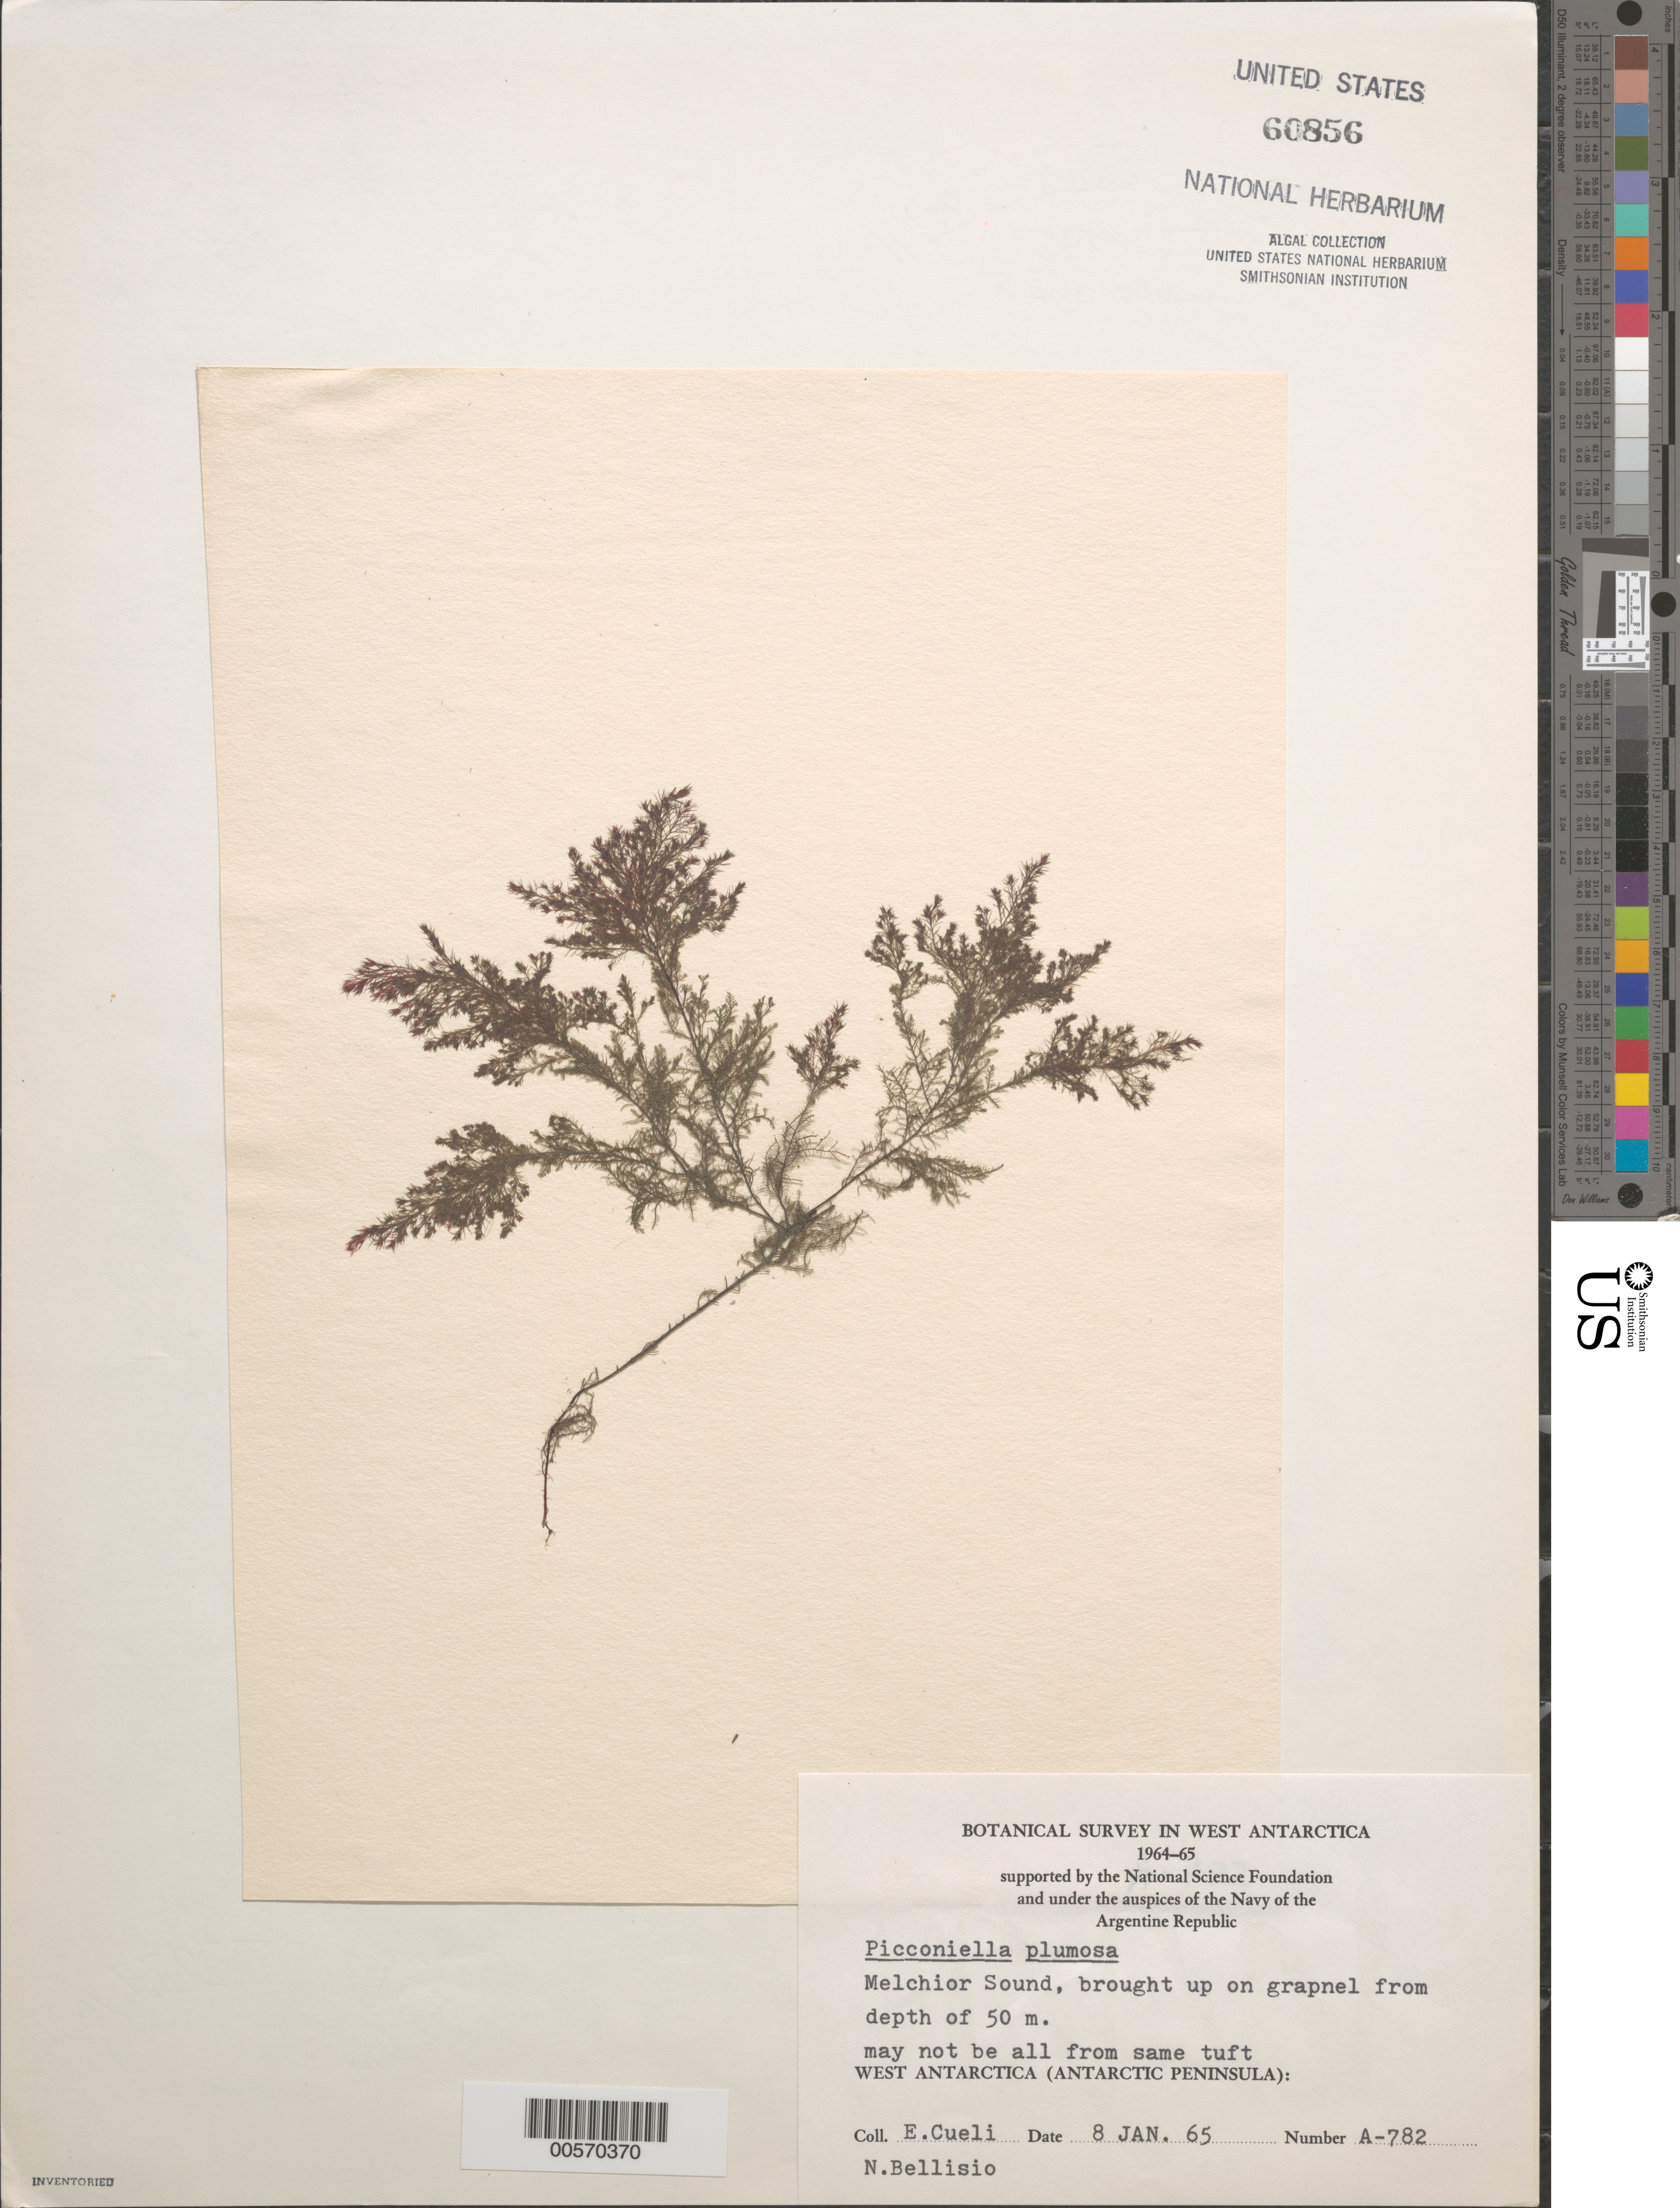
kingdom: Plantae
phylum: Rhodophyta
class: Florideophyceae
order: Ceramiales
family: Rhodomelaceae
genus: Picconiella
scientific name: Picconiella plumosa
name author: (Kylin) De Toni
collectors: E. Cueli & N. Bellisio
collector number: A-782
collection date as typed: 08 Jan 1965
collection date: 1965-01-08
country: Antarctica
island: Melchior Islands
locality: Melchior Sound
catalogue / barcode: US 60856